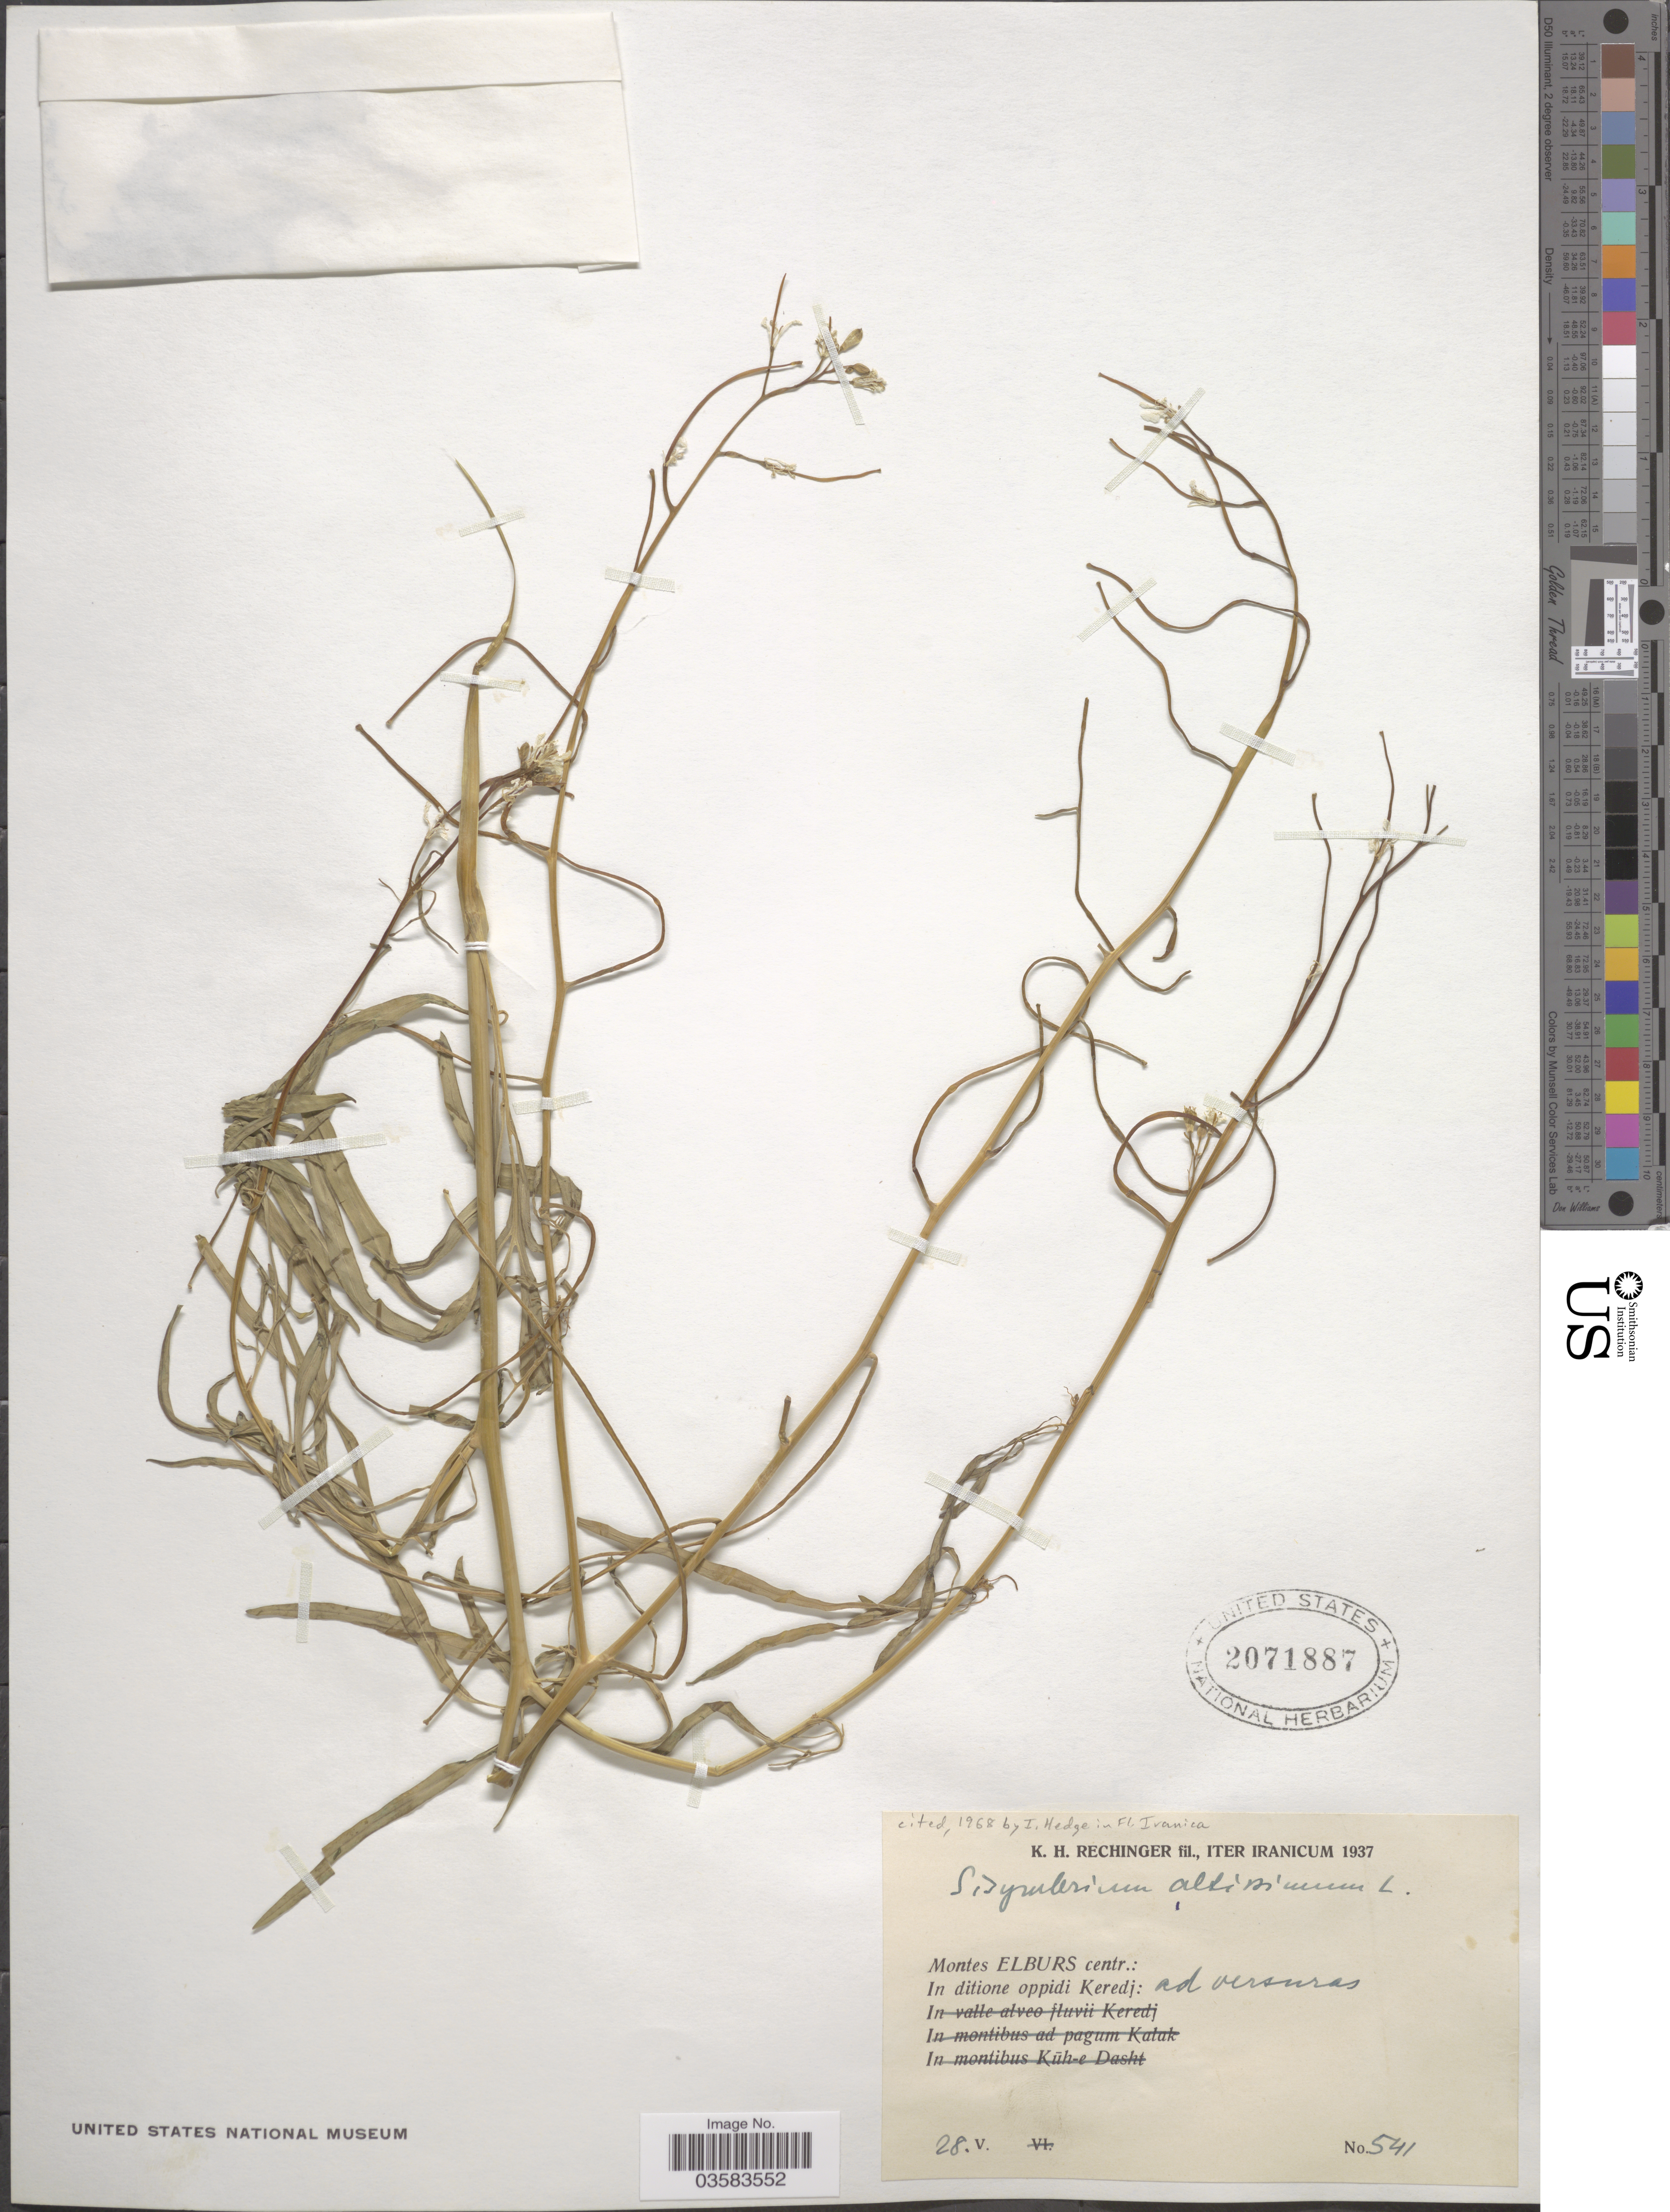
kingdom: Plantae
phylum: Tracheophyta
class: Magnoliopsida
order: Brassicales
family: Brassicaceae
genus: Sisymbrium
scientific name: Sisymbrium altissimum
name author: L.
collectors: K. H. Rechinger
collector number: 541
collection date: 1937-05-28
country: Iran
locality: Montes Elburs centr.: In ditione oppidi Keredj: ad versuras.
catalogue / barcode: US 2071887